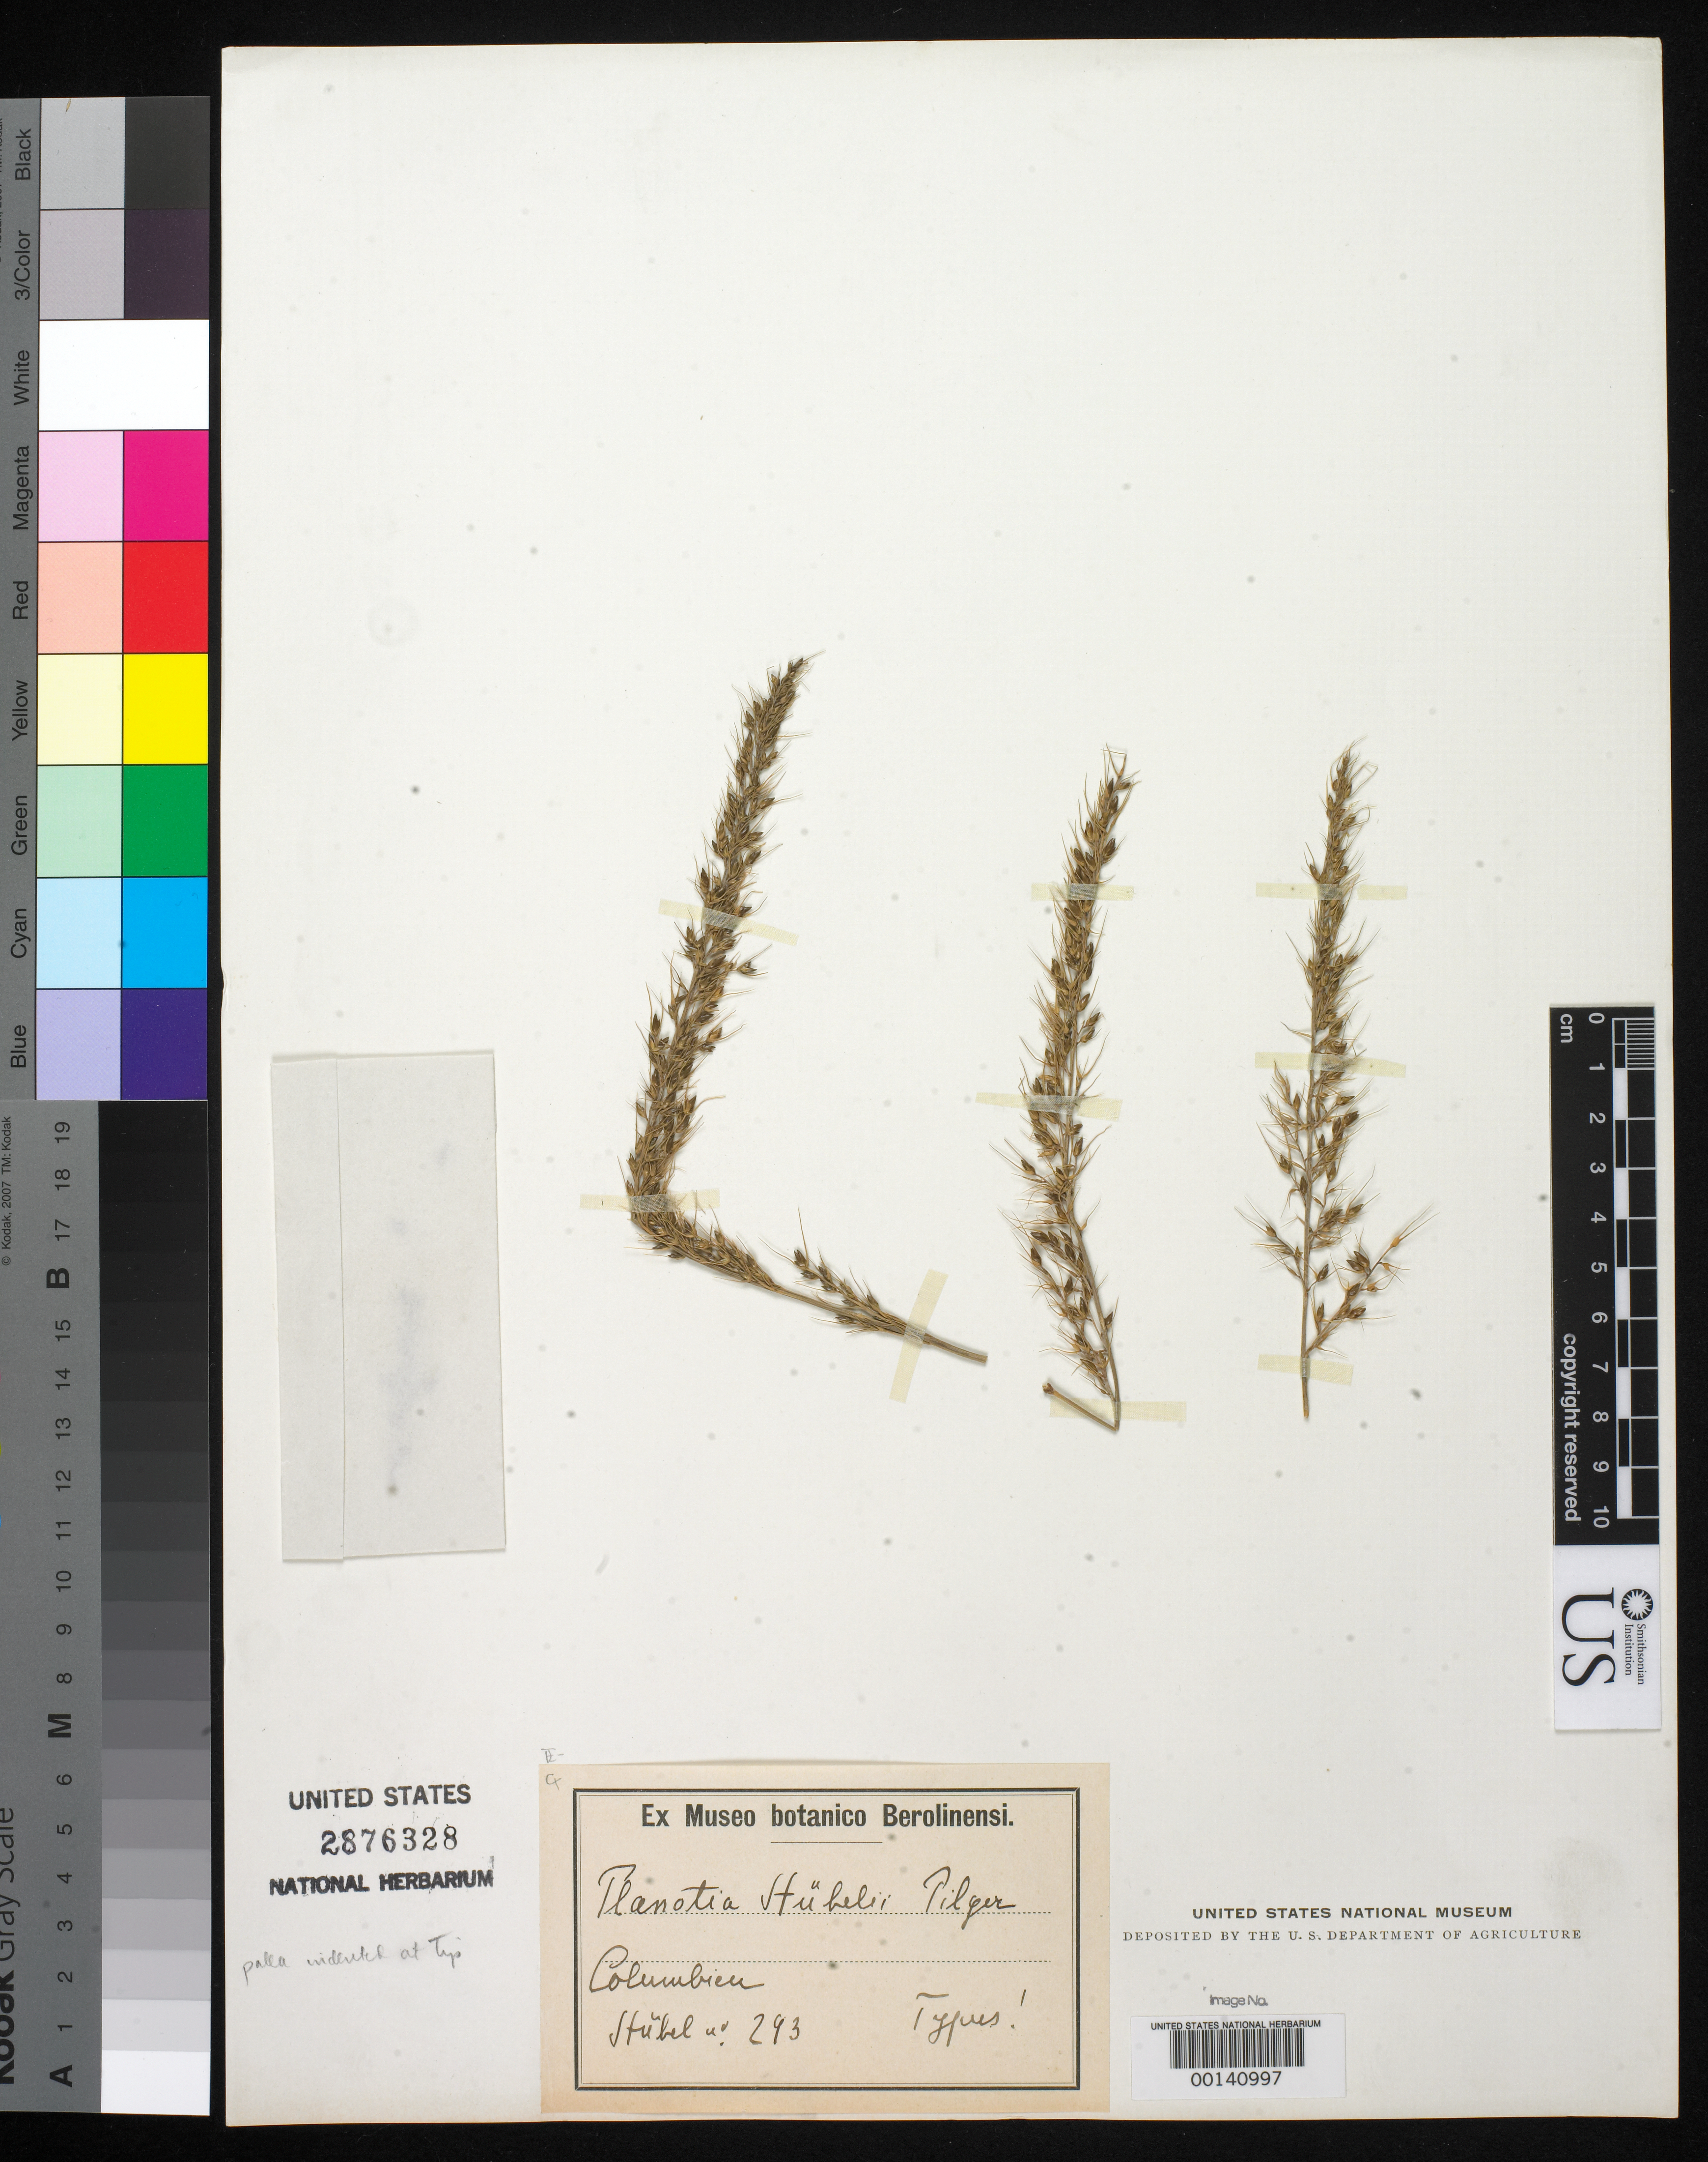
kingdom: Plantae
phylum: Tracheophyta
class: Liliopsida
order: Poales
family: Poaceae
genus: Planotia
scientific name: Planotia stuebelii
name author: Pilg.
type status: Type Collection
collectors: A. Stübel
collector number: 293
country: Colombia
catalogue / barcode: US 2876328